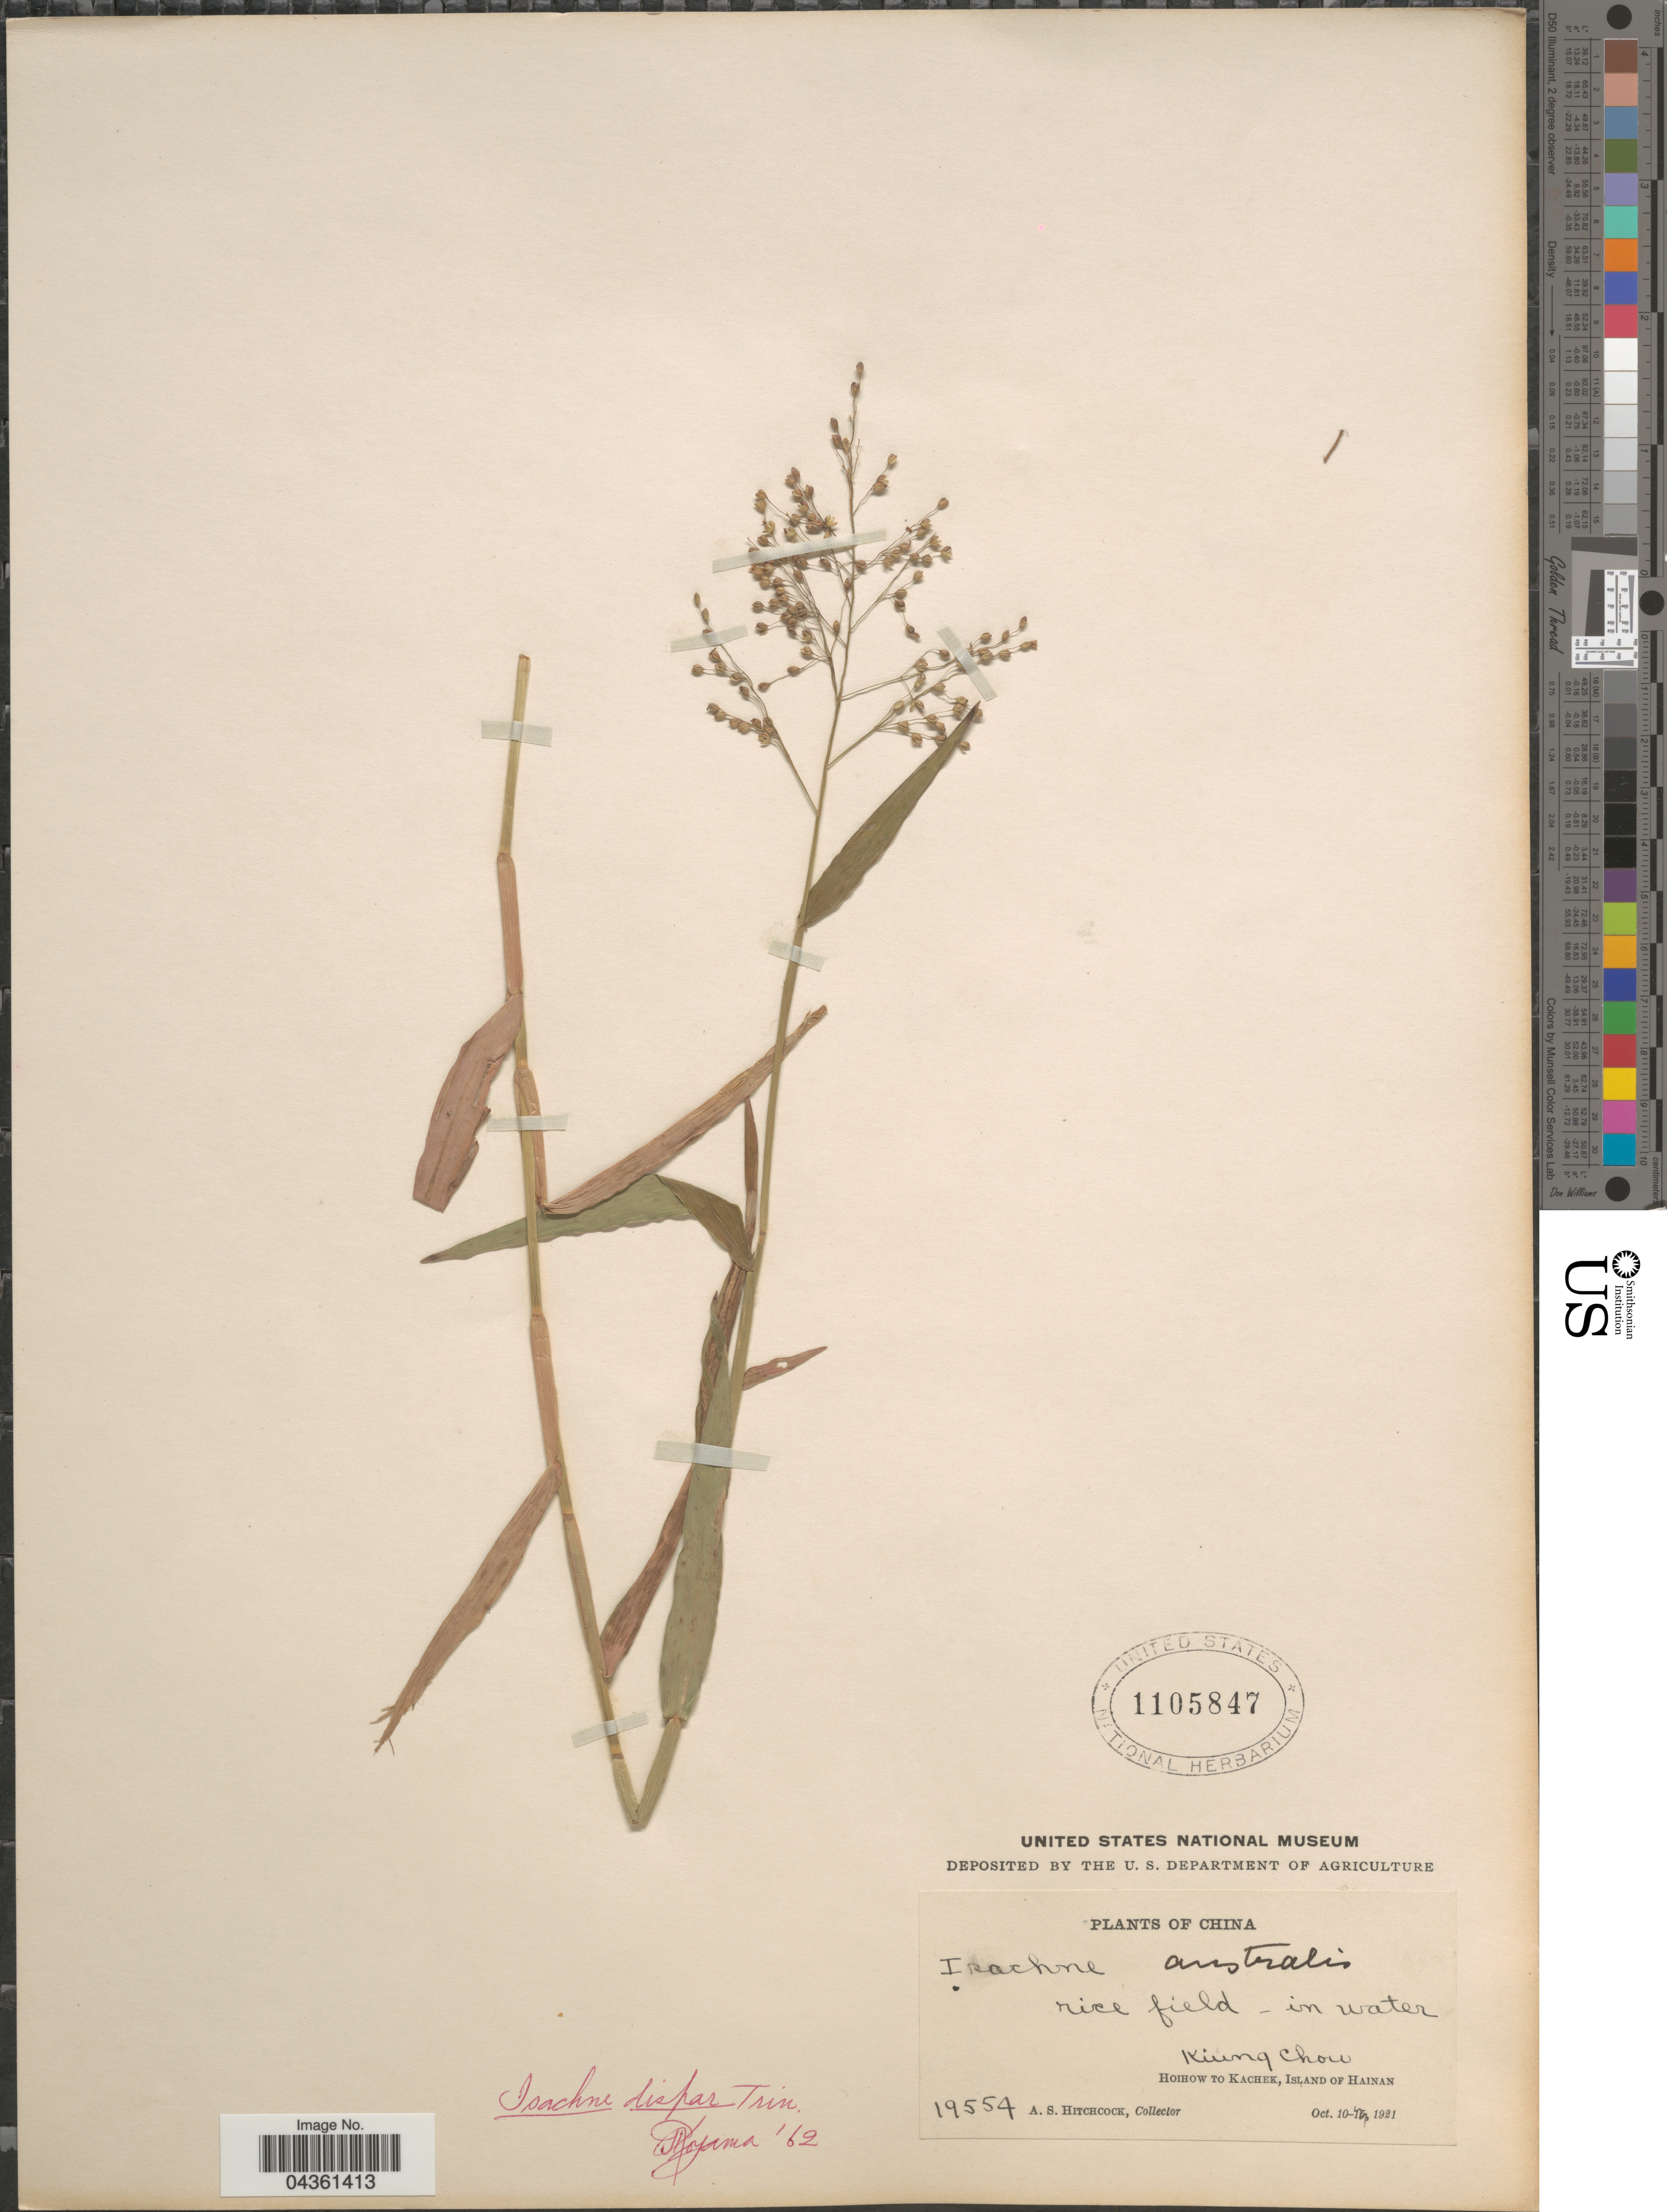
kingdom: Plantae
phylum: Tracheophyta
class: Liliopsida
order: Poales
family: Poaceae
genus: Isachne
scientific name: Isachne globosa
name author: (Thunb.) Kuntze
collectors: A. S. Hitchcock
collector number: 19554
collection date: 1921-10-10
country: China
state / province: Hainan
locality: Kiung Chow. Hoihow to Kachek, Island of Hainan.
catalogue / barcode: US 1105847